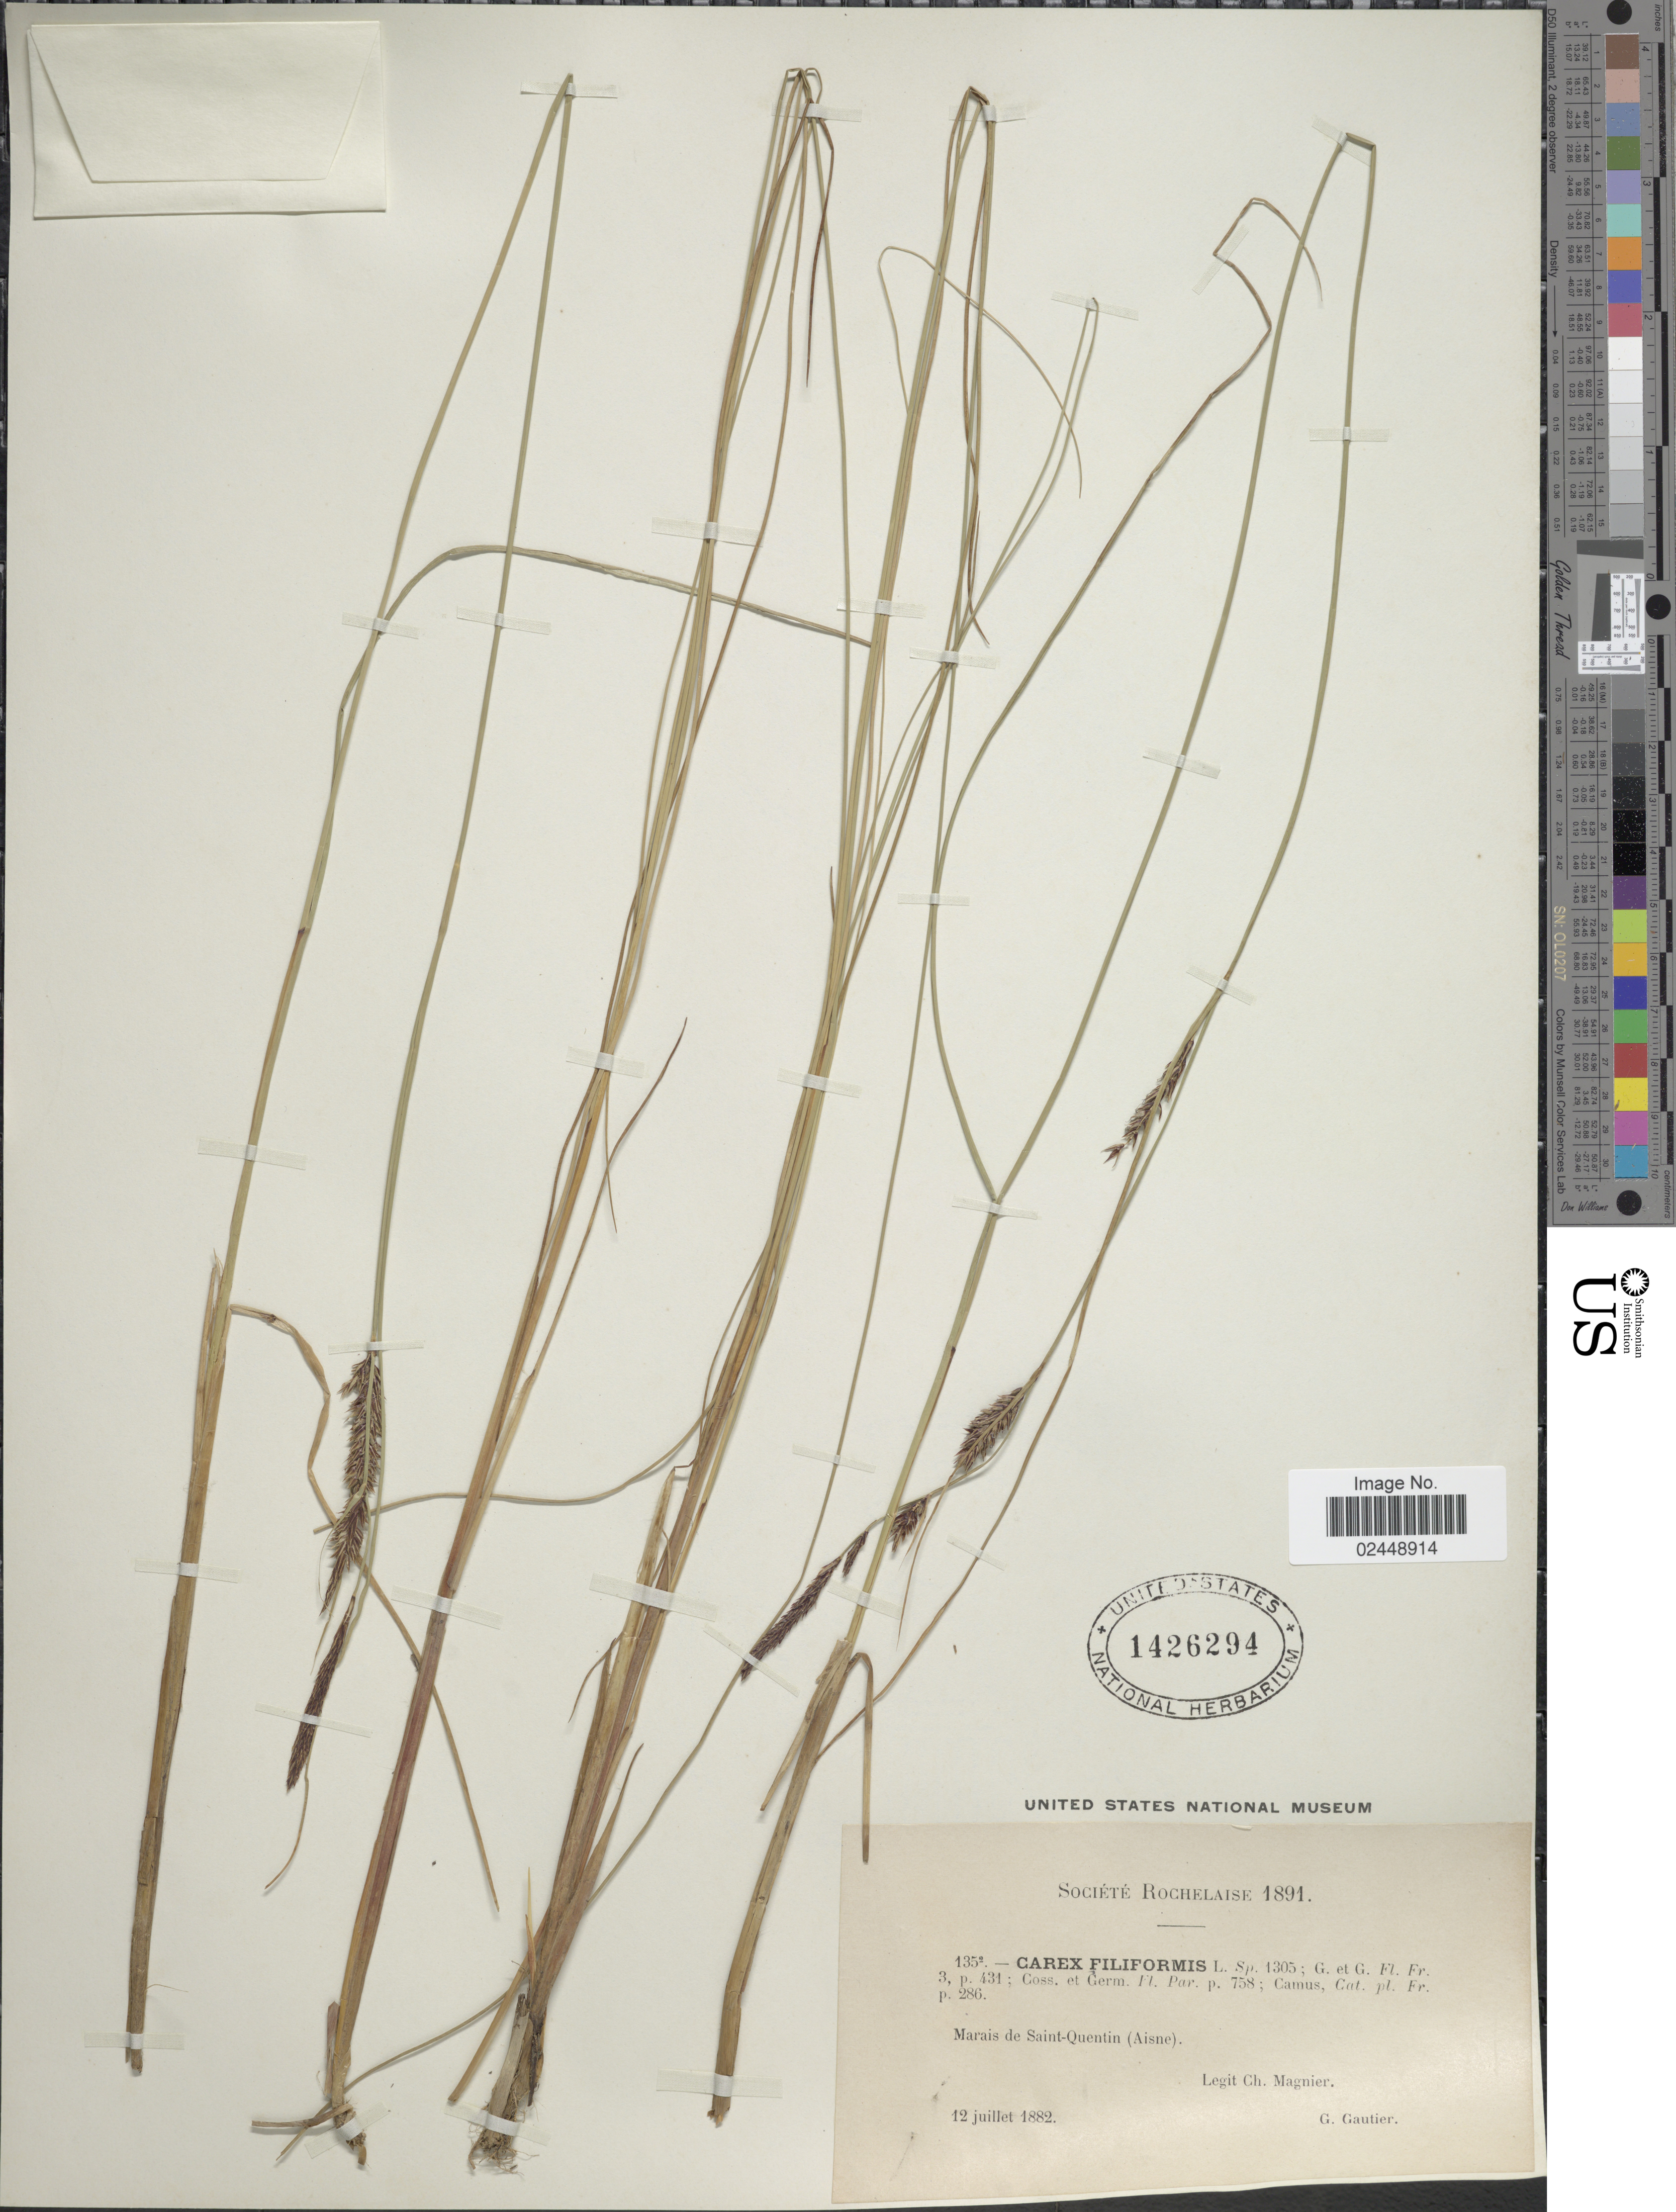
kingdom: Plantae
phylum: Tracheophyta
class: Liliopsida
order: Poales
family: Cyperaceae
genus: Carex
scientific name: Carex lasiocarpa var. lasiocarpa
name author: Ehrh.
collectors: C. Magnier & G. Gautier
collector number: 135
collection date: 1882-07-12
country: France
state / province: Hauts-de-France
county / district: Aisne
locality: Marais de Saint-quentin (Aisne)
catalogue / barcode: US 1426294